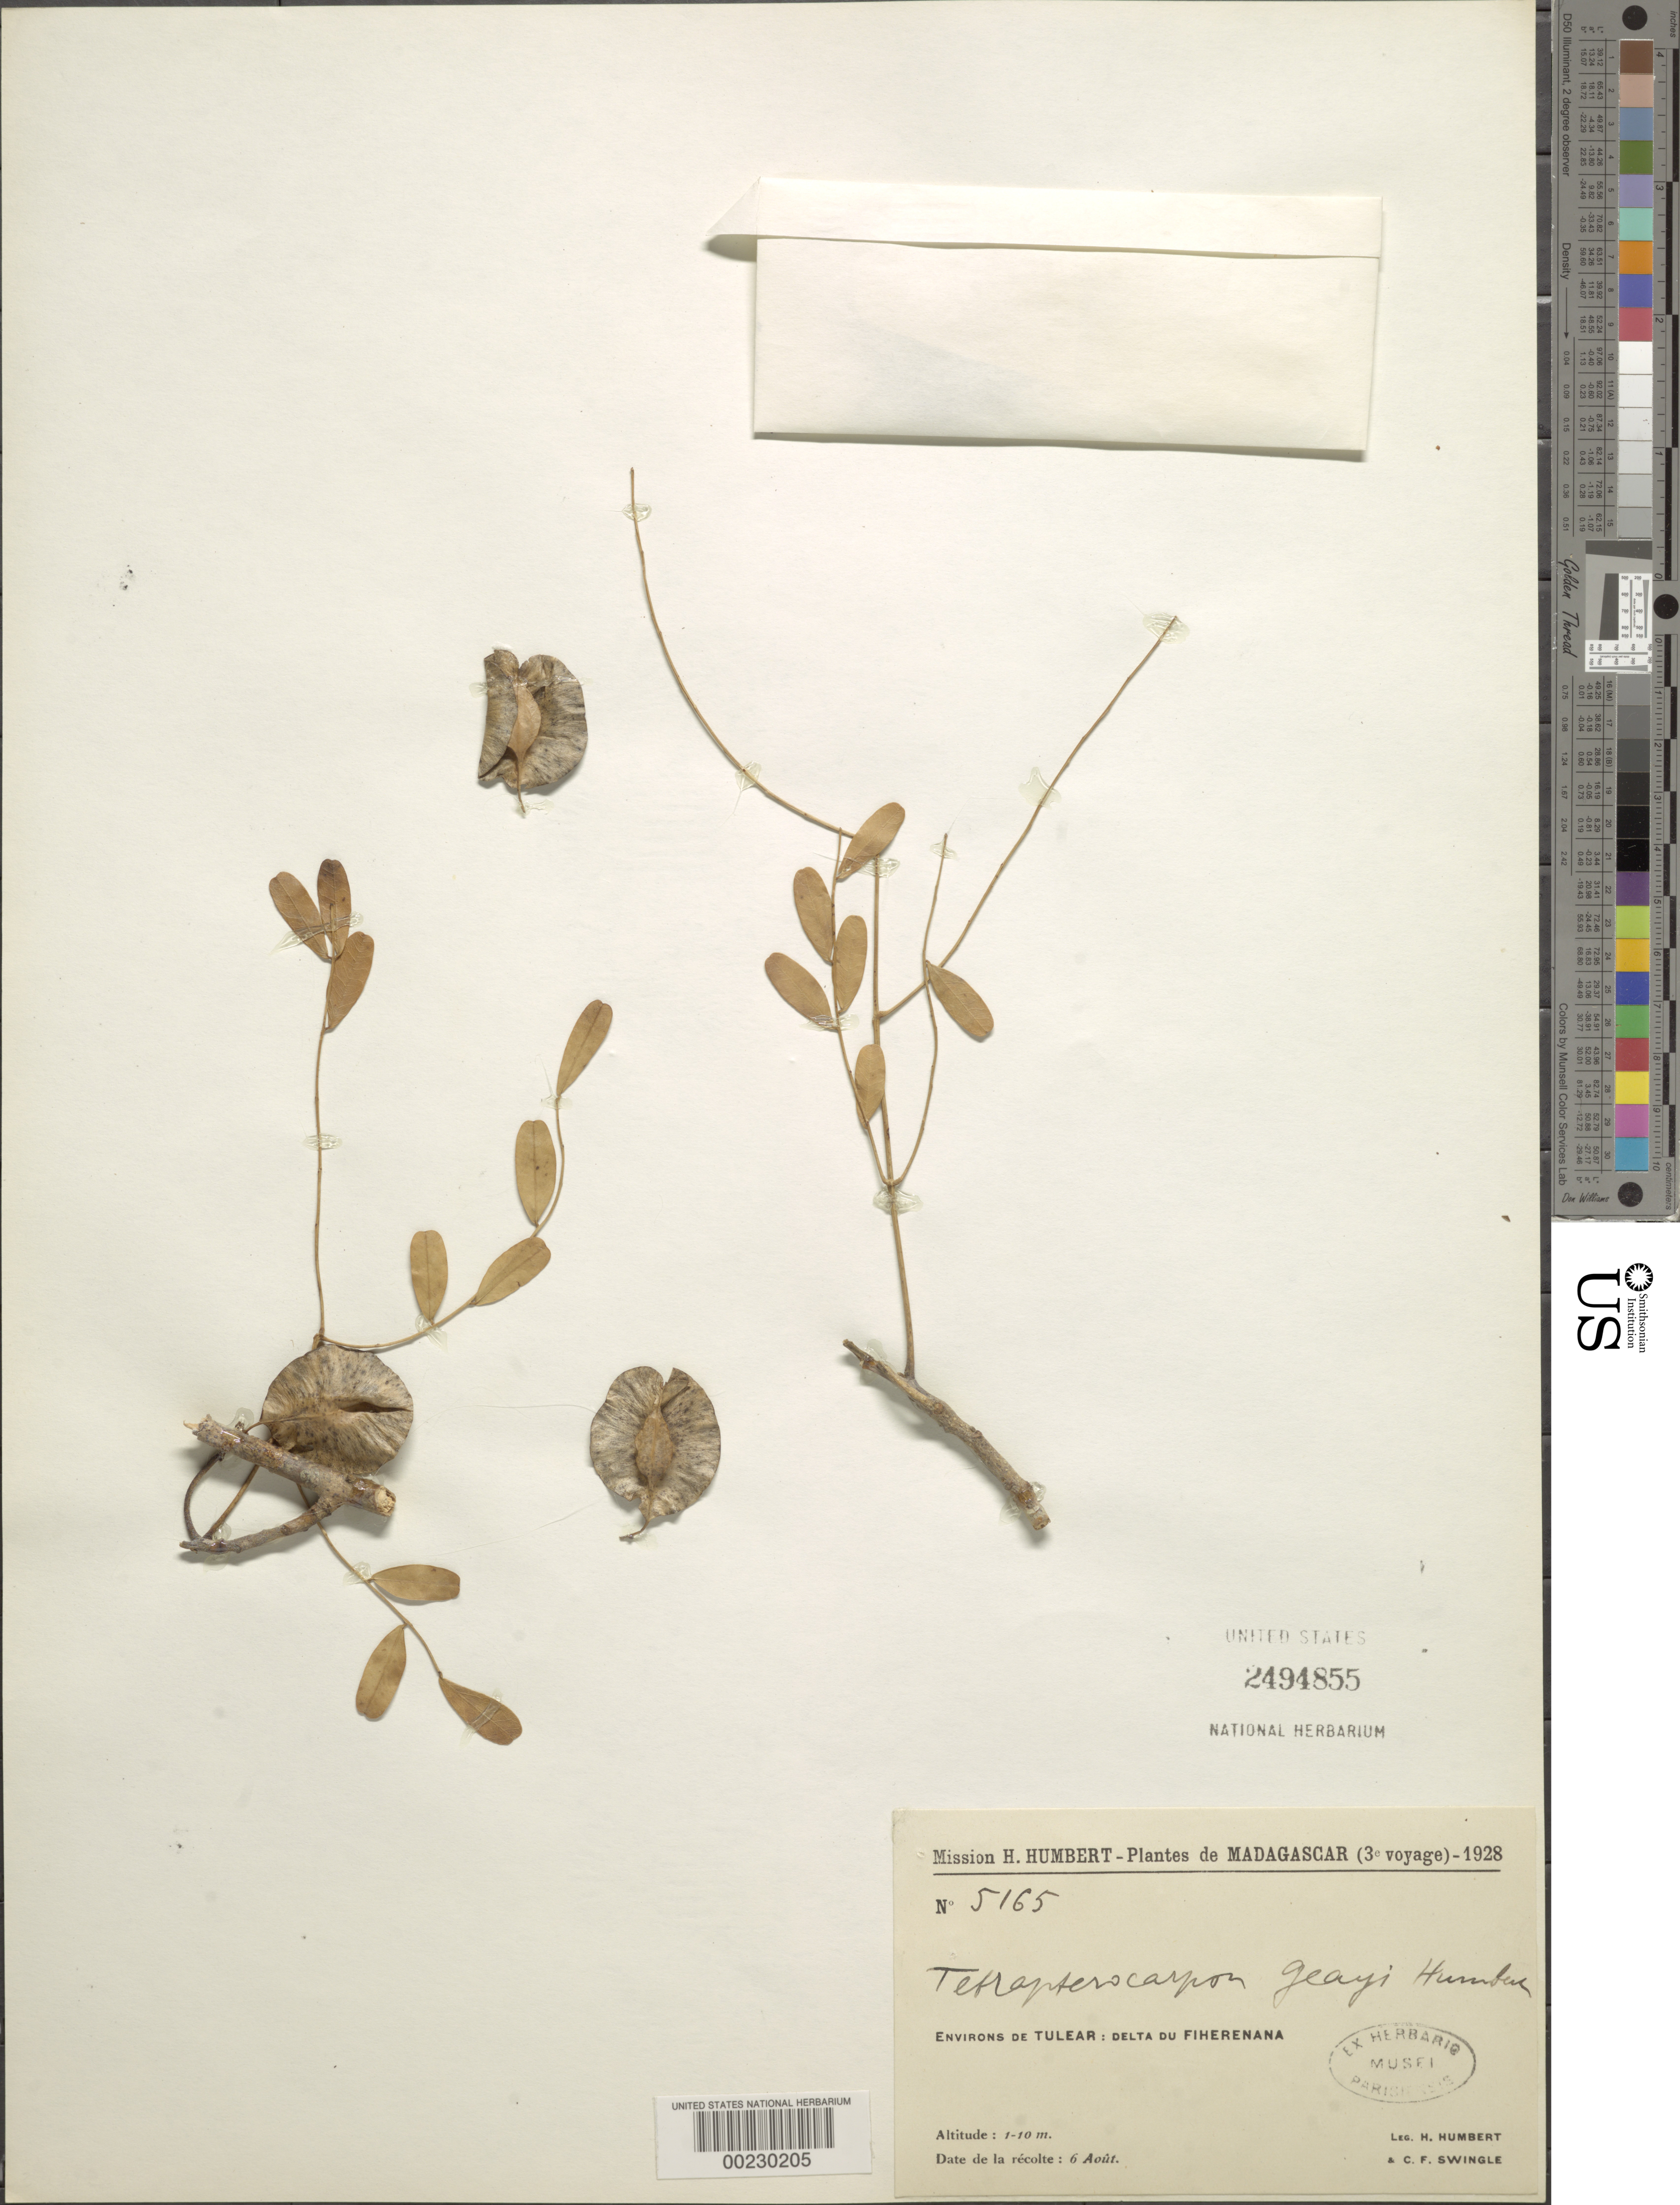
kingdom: Plantae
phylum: Tracheophyta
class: Magnoliopsida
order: Fabales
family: Fabaceae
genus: Tetrapterocarpon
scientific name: Tetrapterocarpon geayi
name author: Humbert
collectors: H. Humbert & C. Swingle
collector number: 5165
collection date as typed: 06 Aug 1928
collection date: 1928-08-06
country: Madagascar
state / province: Atsimo-Andrefana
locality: Fiherenana delta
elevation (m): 1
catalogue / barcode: US 2494855